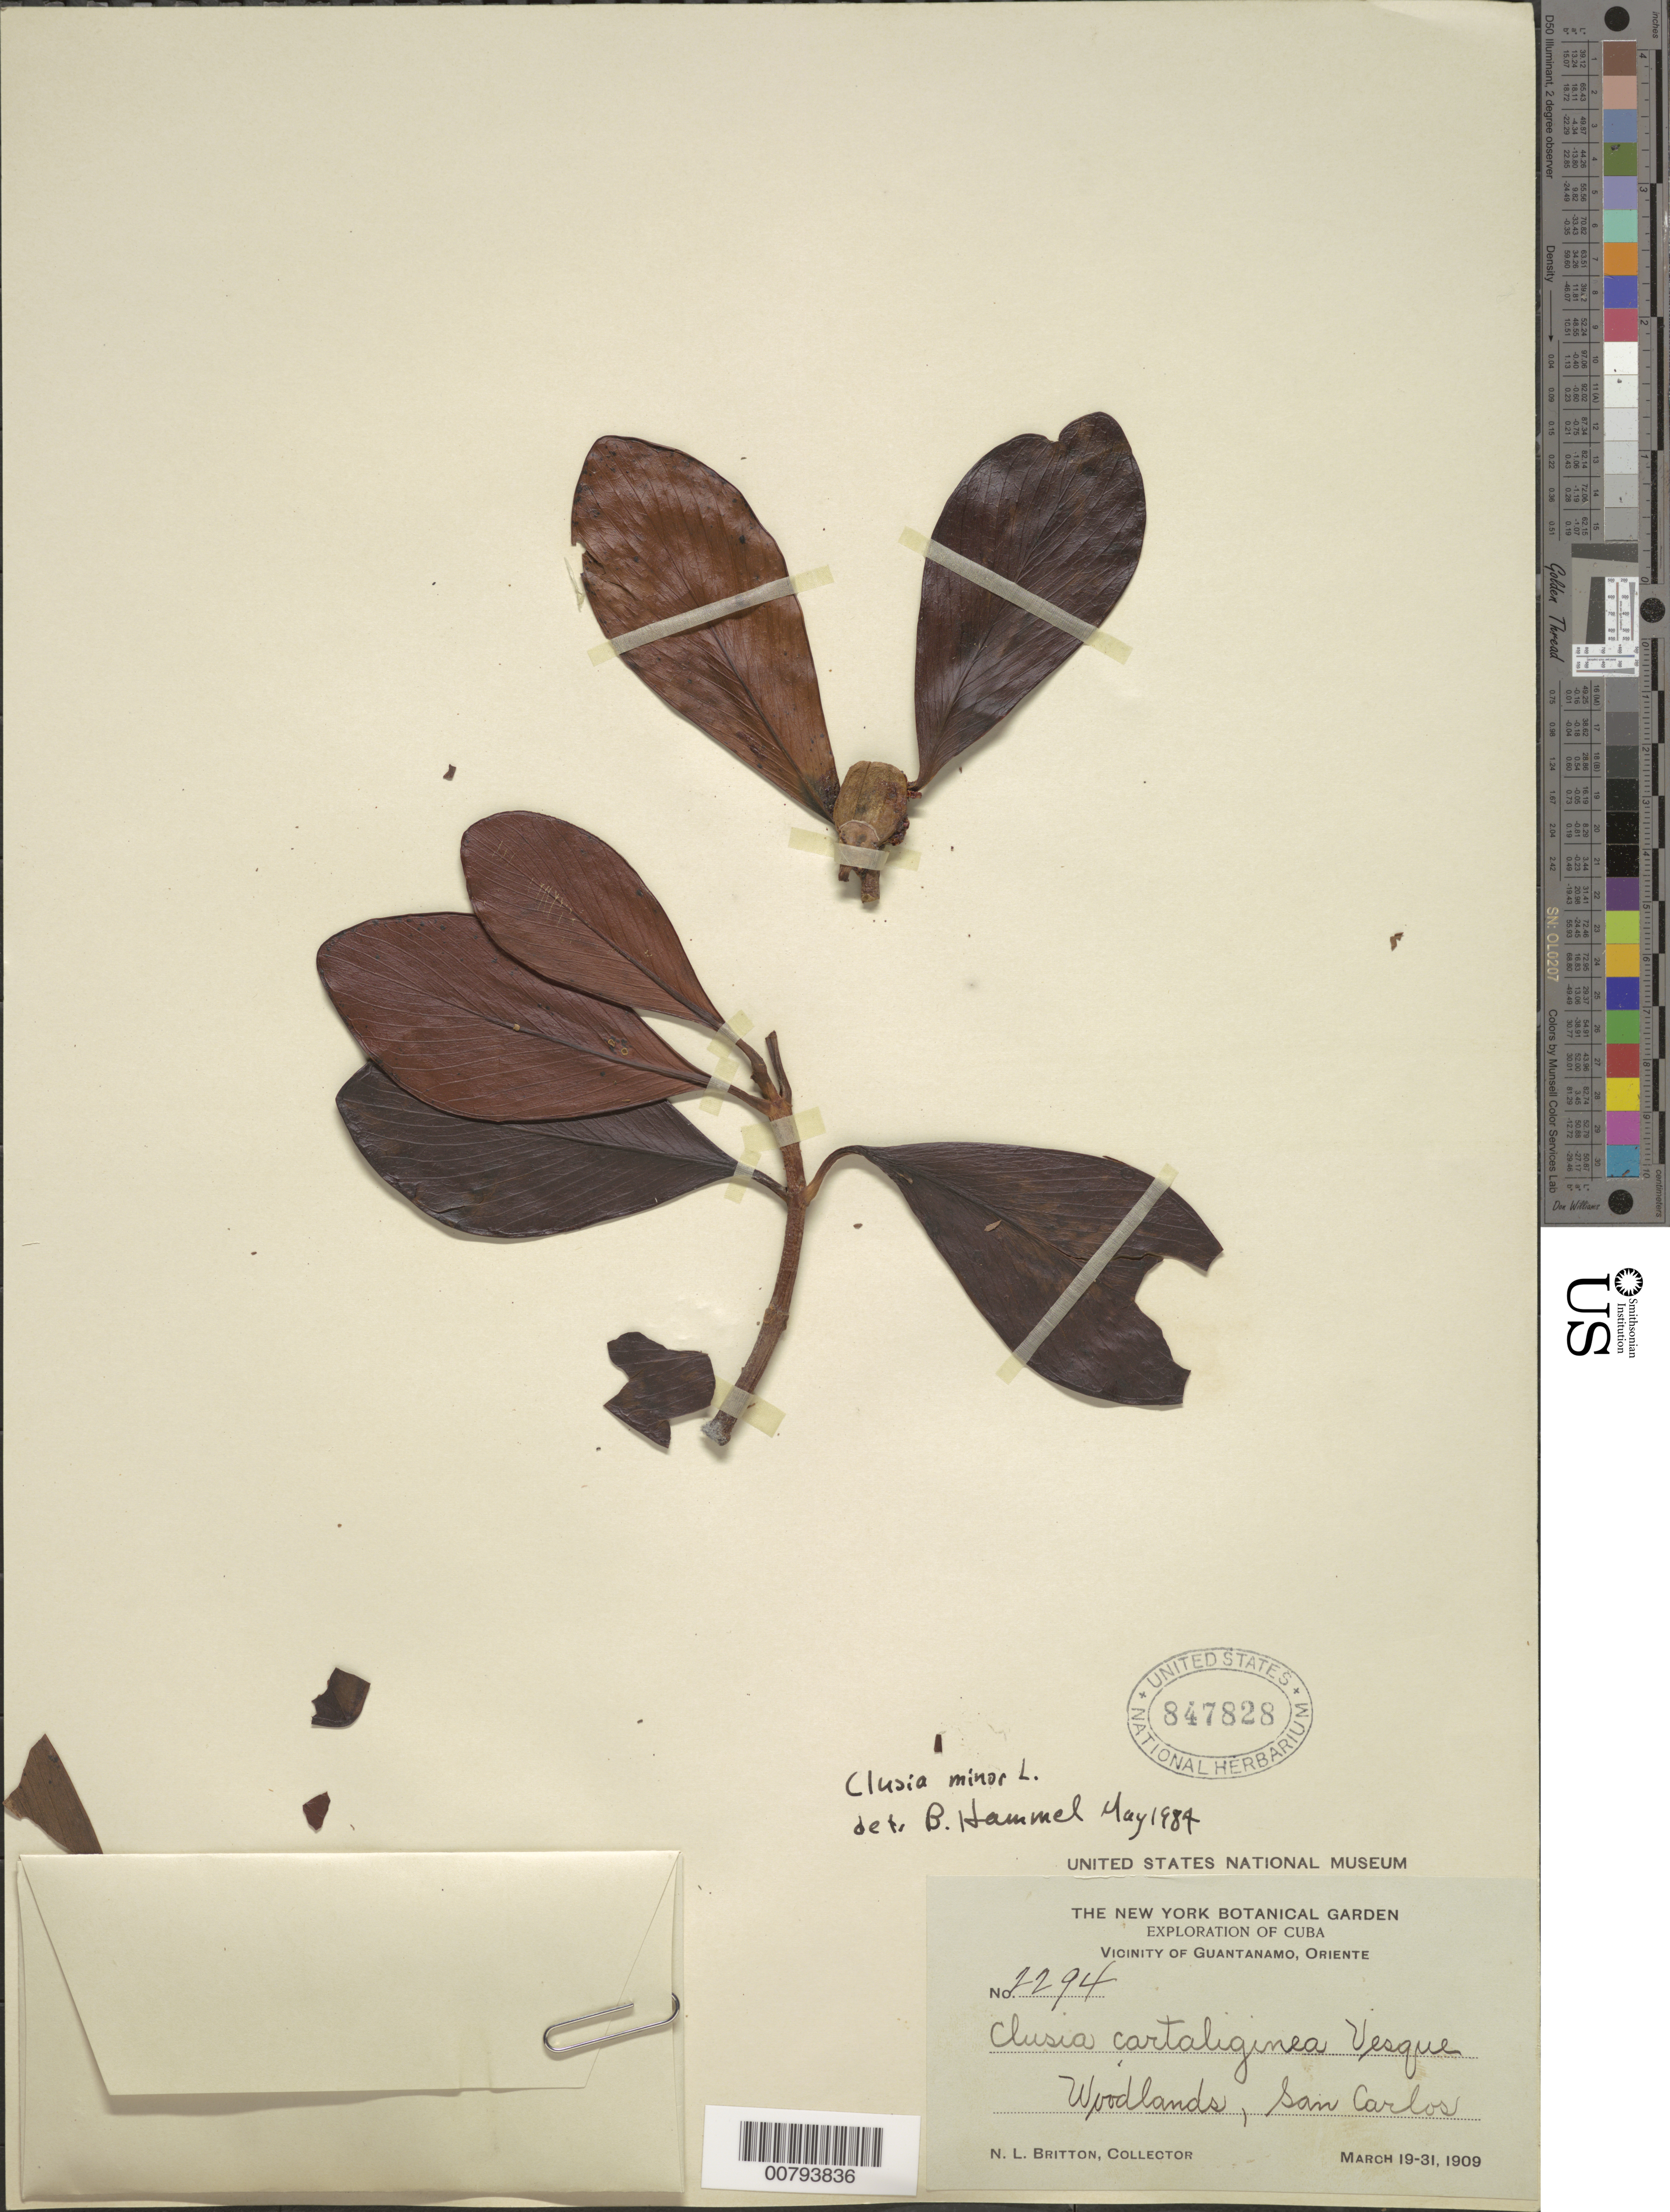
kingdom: Plantae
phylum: Tracheophyta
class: Magnoliopsida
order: Malpighiales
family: Clusiaceae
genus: Clusia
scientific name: Clusia minor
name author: L.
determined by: Hammel, Barry E., (MO), Missouri Botanical Garden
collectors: N. Britton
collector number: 2294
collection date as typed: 19 Mar 1909 to 31 Mar 1909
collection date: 1909-03-19/1909-03-31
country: Cuba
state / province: Oriente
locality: San Carlos. Vicinity of Guantanamo.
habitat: Woodlands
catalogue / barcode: US 847828